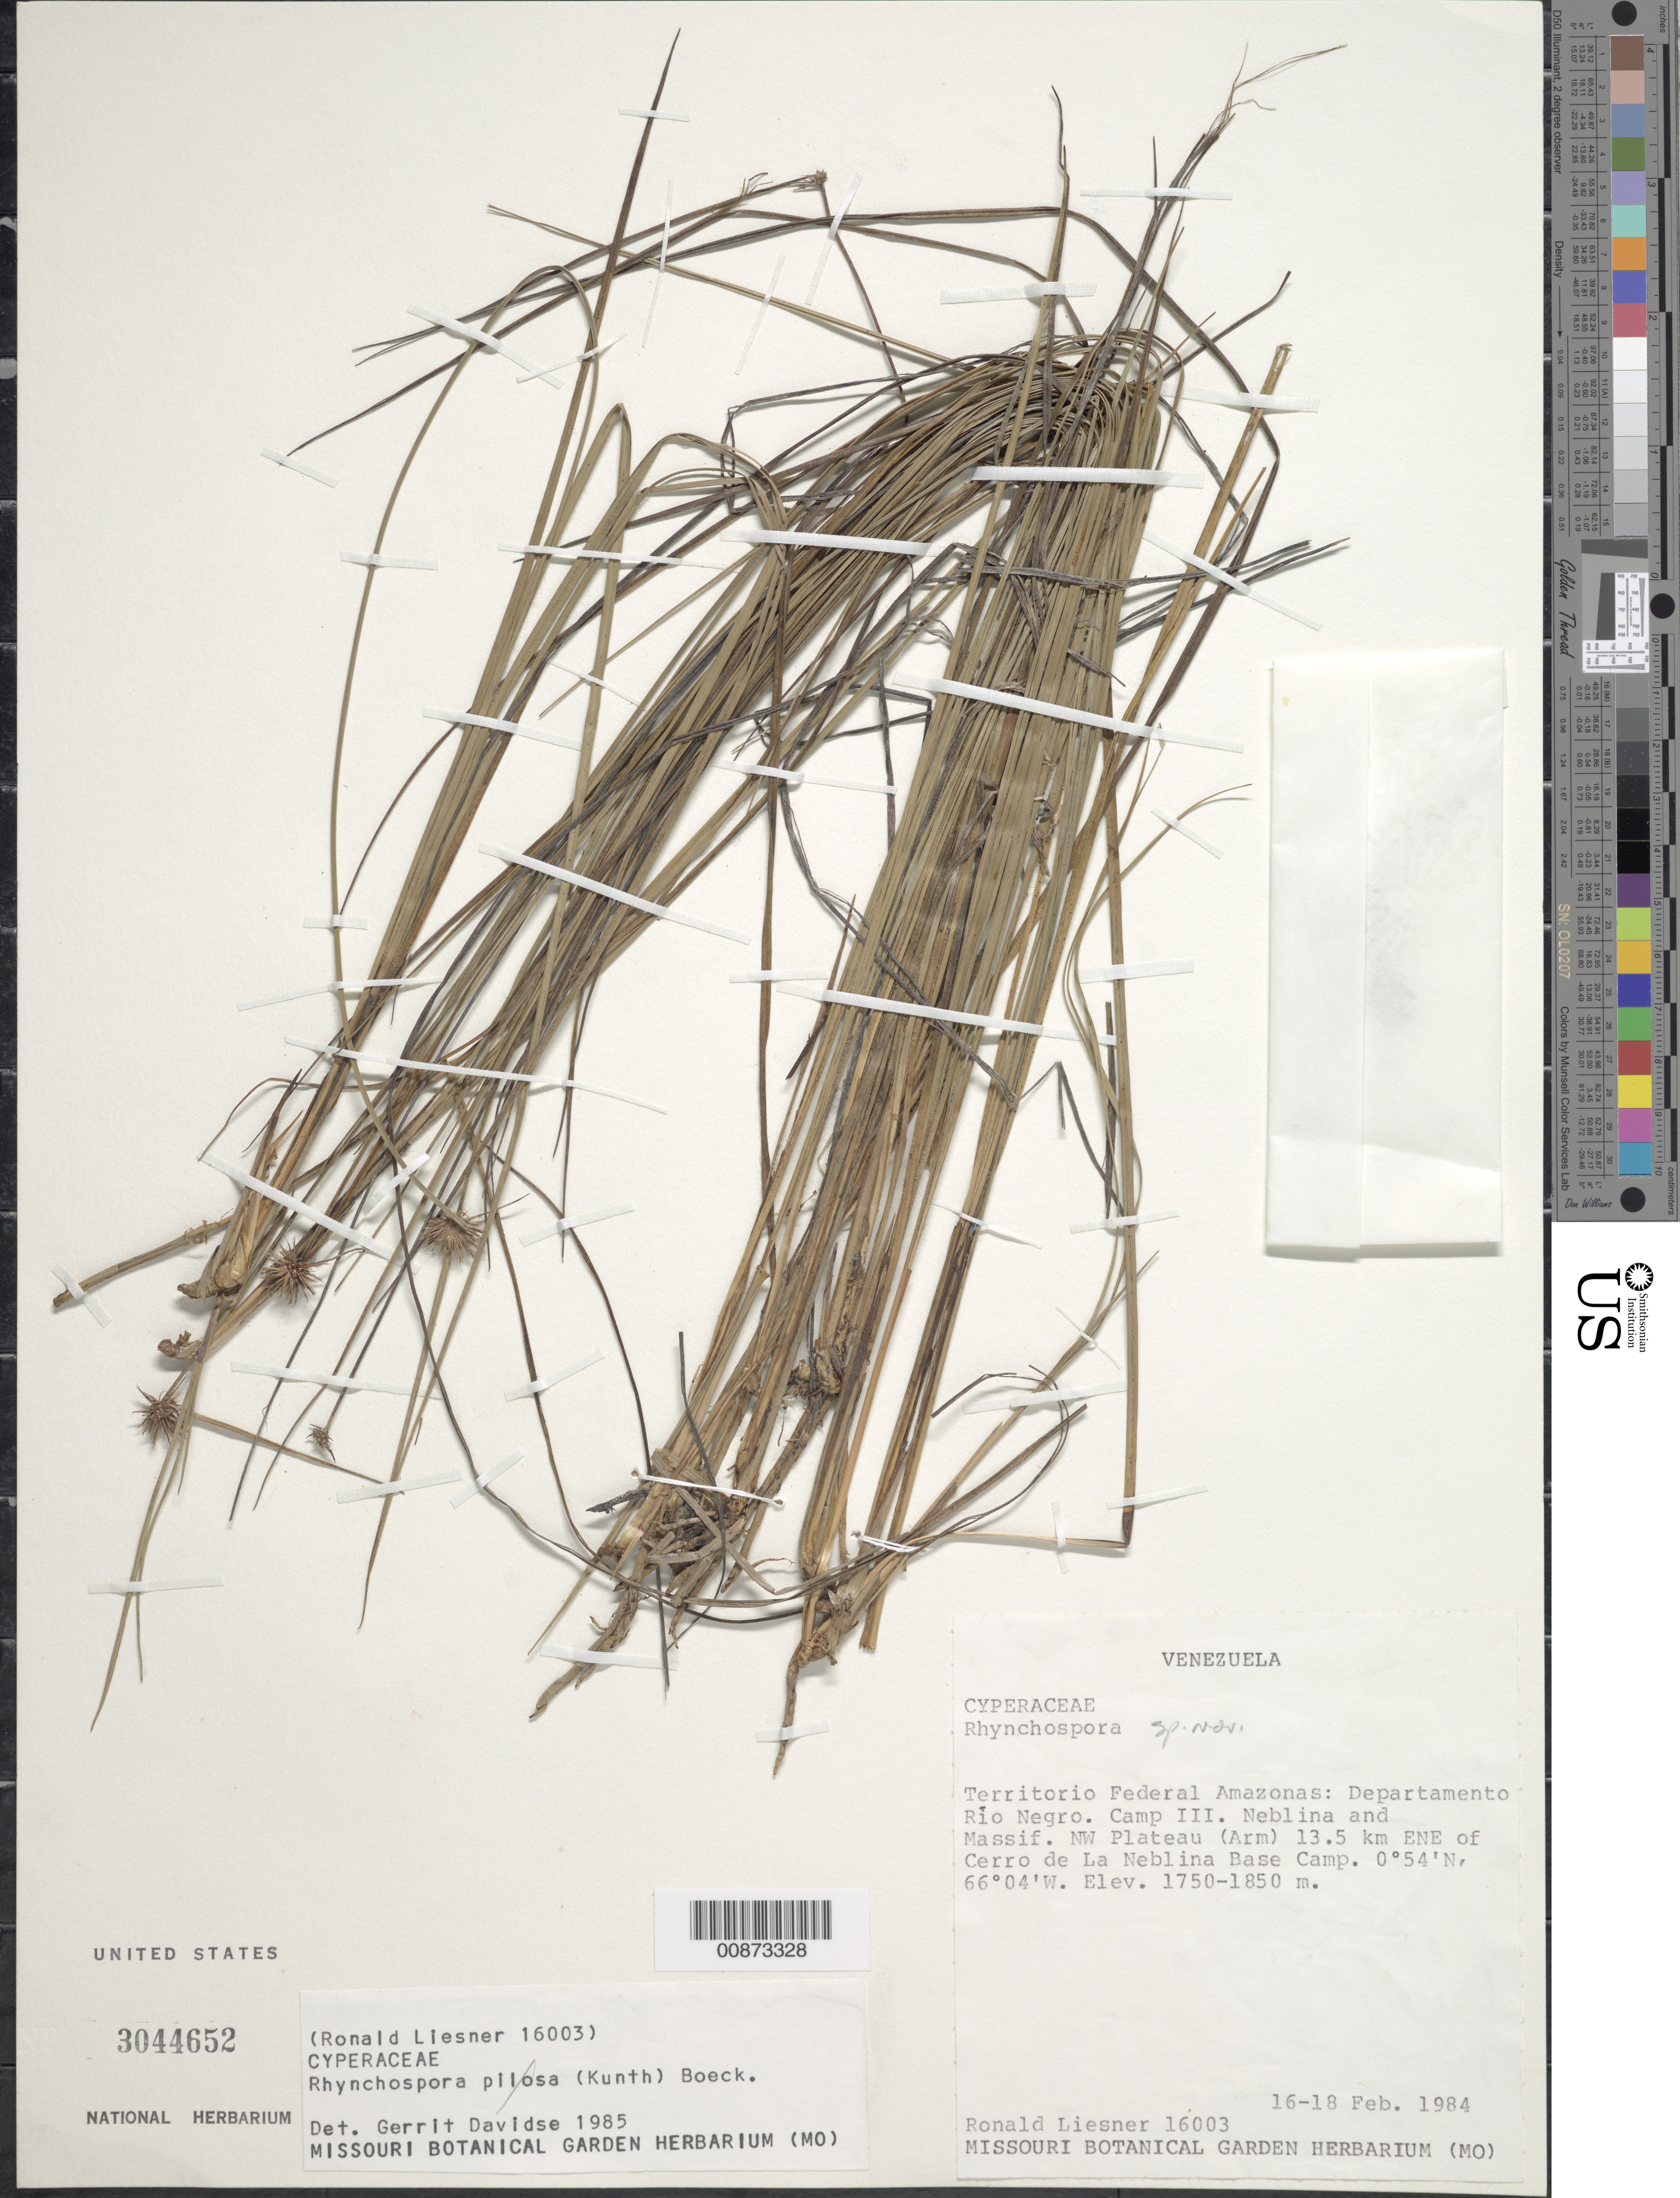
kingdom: Plantae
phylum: Tracheophyta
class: Liliopsida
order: Poales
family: Cyperaceae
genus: Rhynchospora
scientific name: Rhynchospora exaltata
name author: Kunth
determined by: Alves, K.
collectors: R. L. Liesner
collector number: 16003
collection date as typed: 16-Feb-84 to 18-Feb-84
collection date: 1984-02-16/1984-02-18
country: Venezuela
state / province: Amazonas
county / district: Río Negro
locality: Cerro de La Neblina Base Camp, Camp III, Neblina & Massif, NW Plateau, 13.5 km ENE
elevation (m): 1750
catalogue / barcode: US 3044652